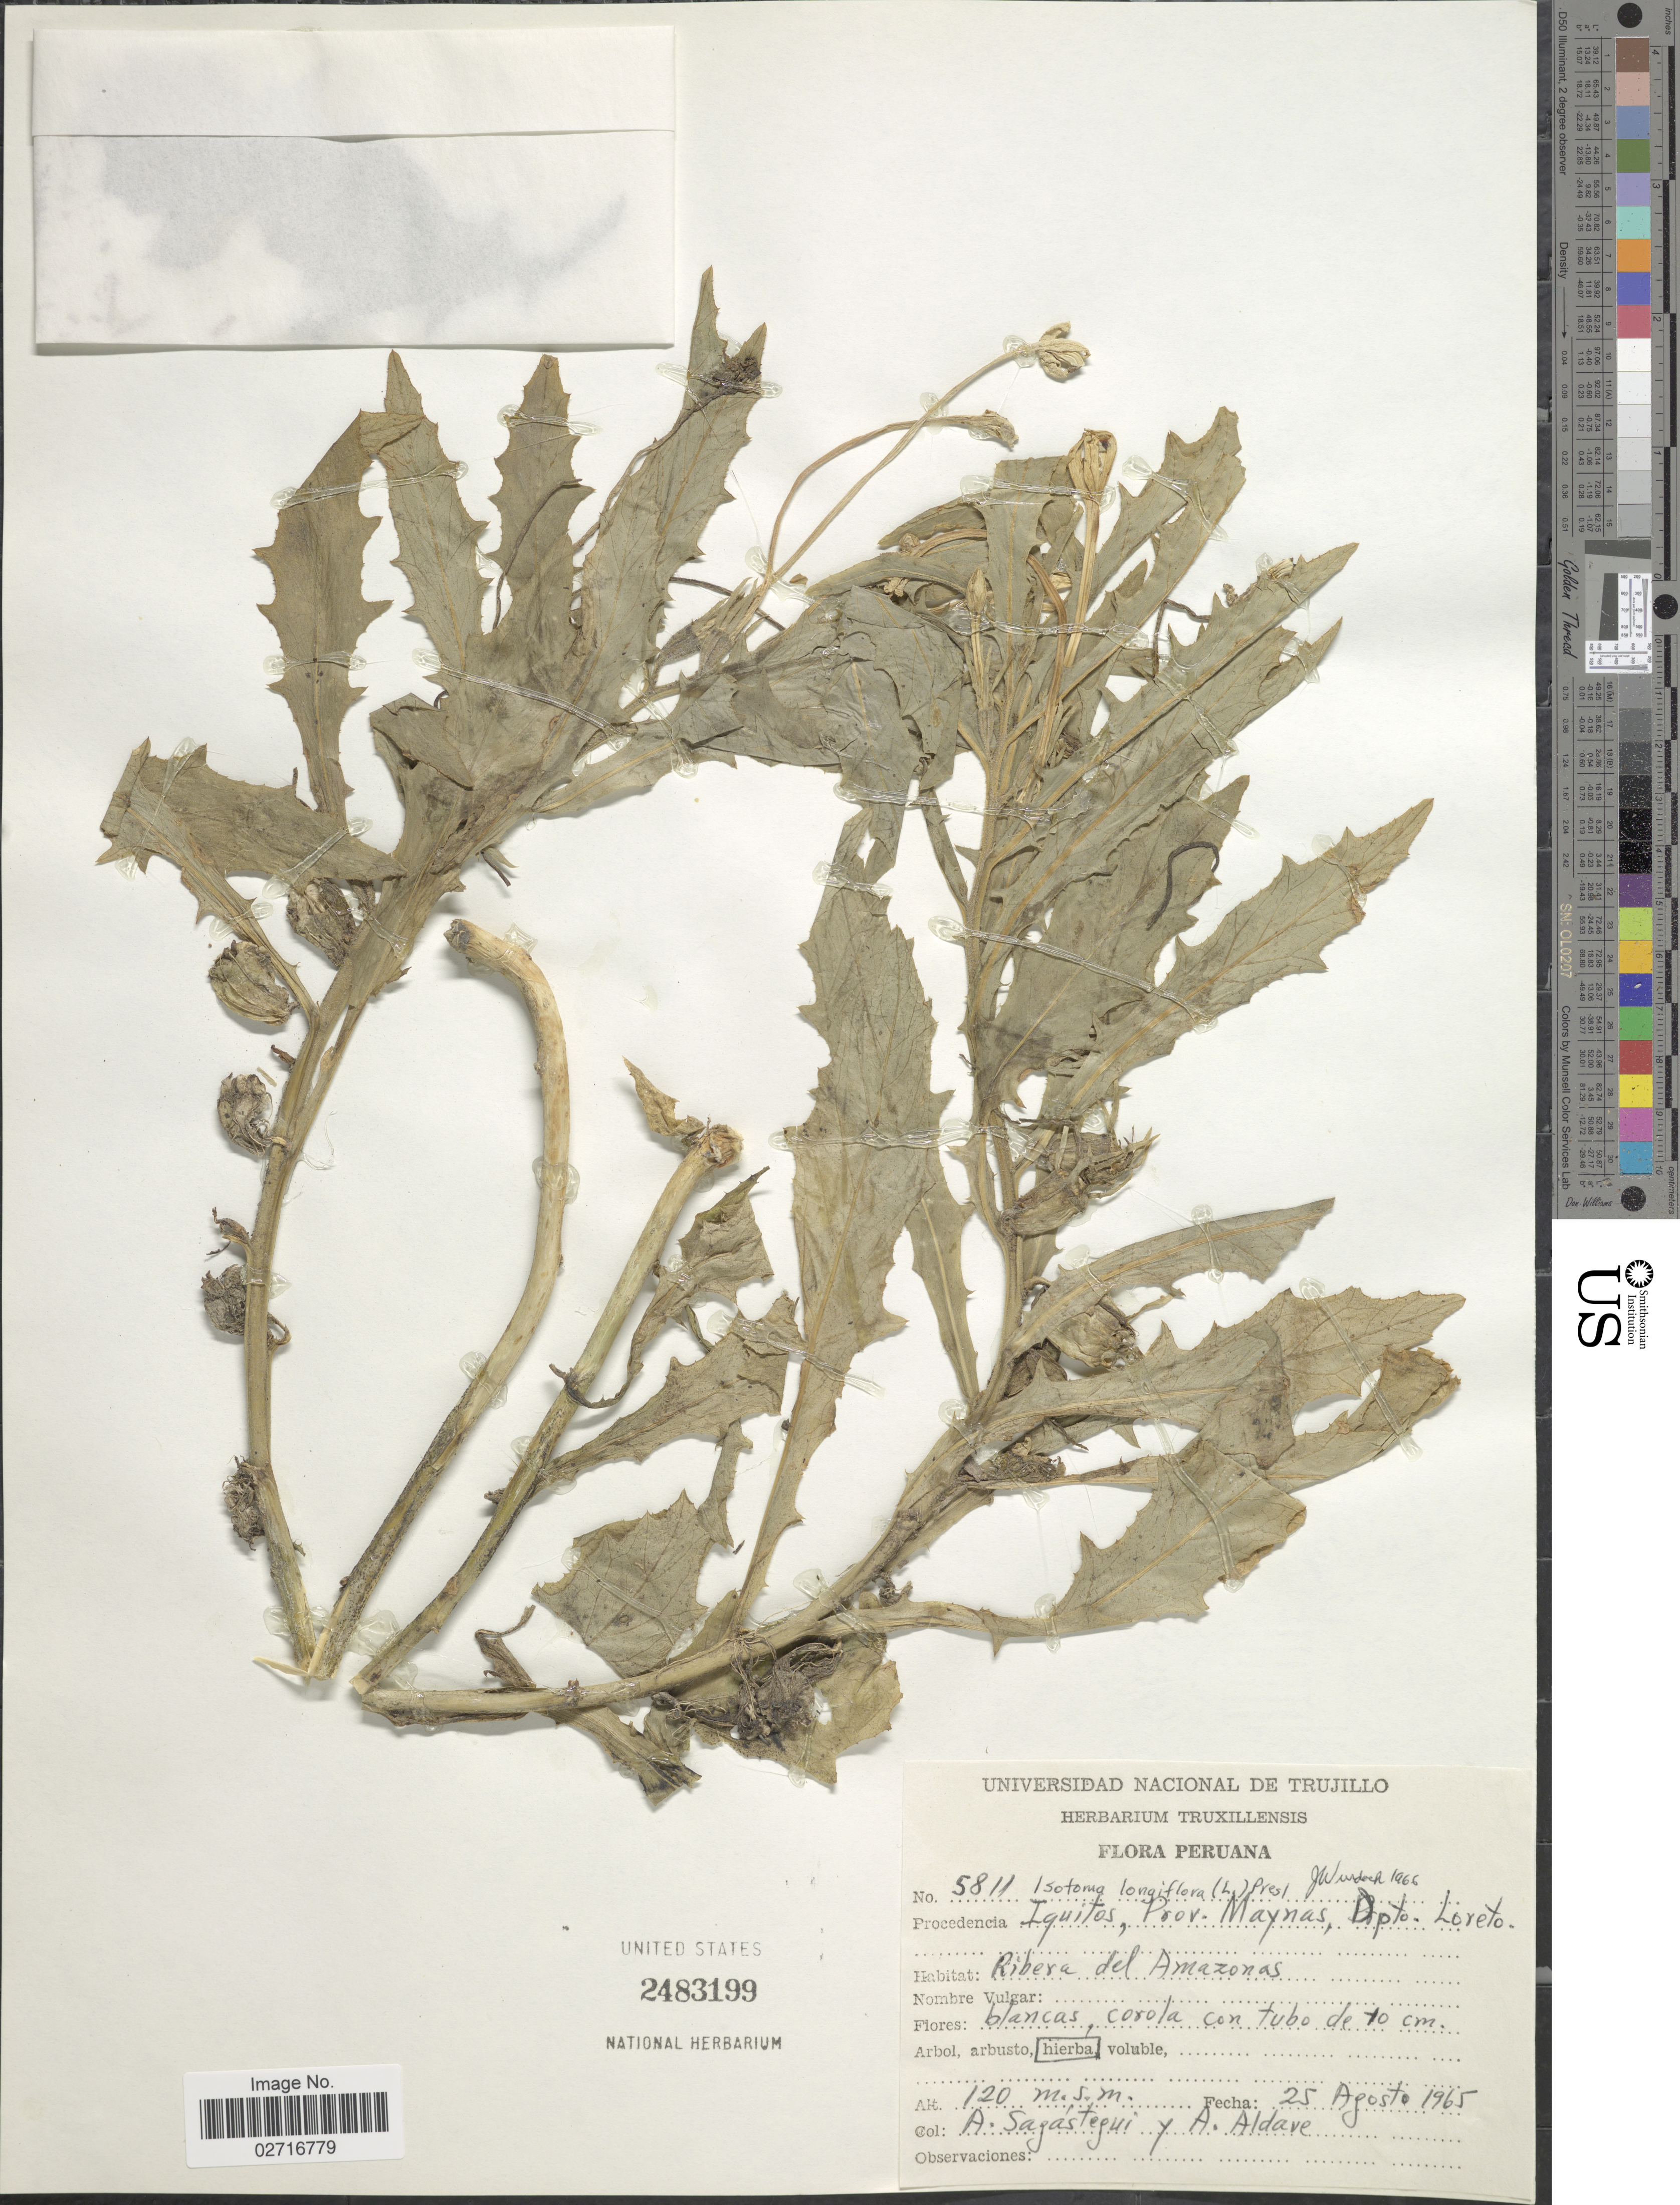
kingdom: Plantae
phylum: Tracheophyta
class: Magnoliopsida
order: Asterales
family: Campanulaceae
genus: Hippobroma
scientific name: Hippobroma longiflora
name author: (L.) G. Don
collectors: A. Sagástegui A. & A. Aldave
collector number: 5811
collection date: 1965-08-25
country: Peru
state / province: Loreto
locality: Iquitos, Prov. Maynas, Ribera del Amazonas.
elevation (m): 120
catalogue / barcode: US 2483199